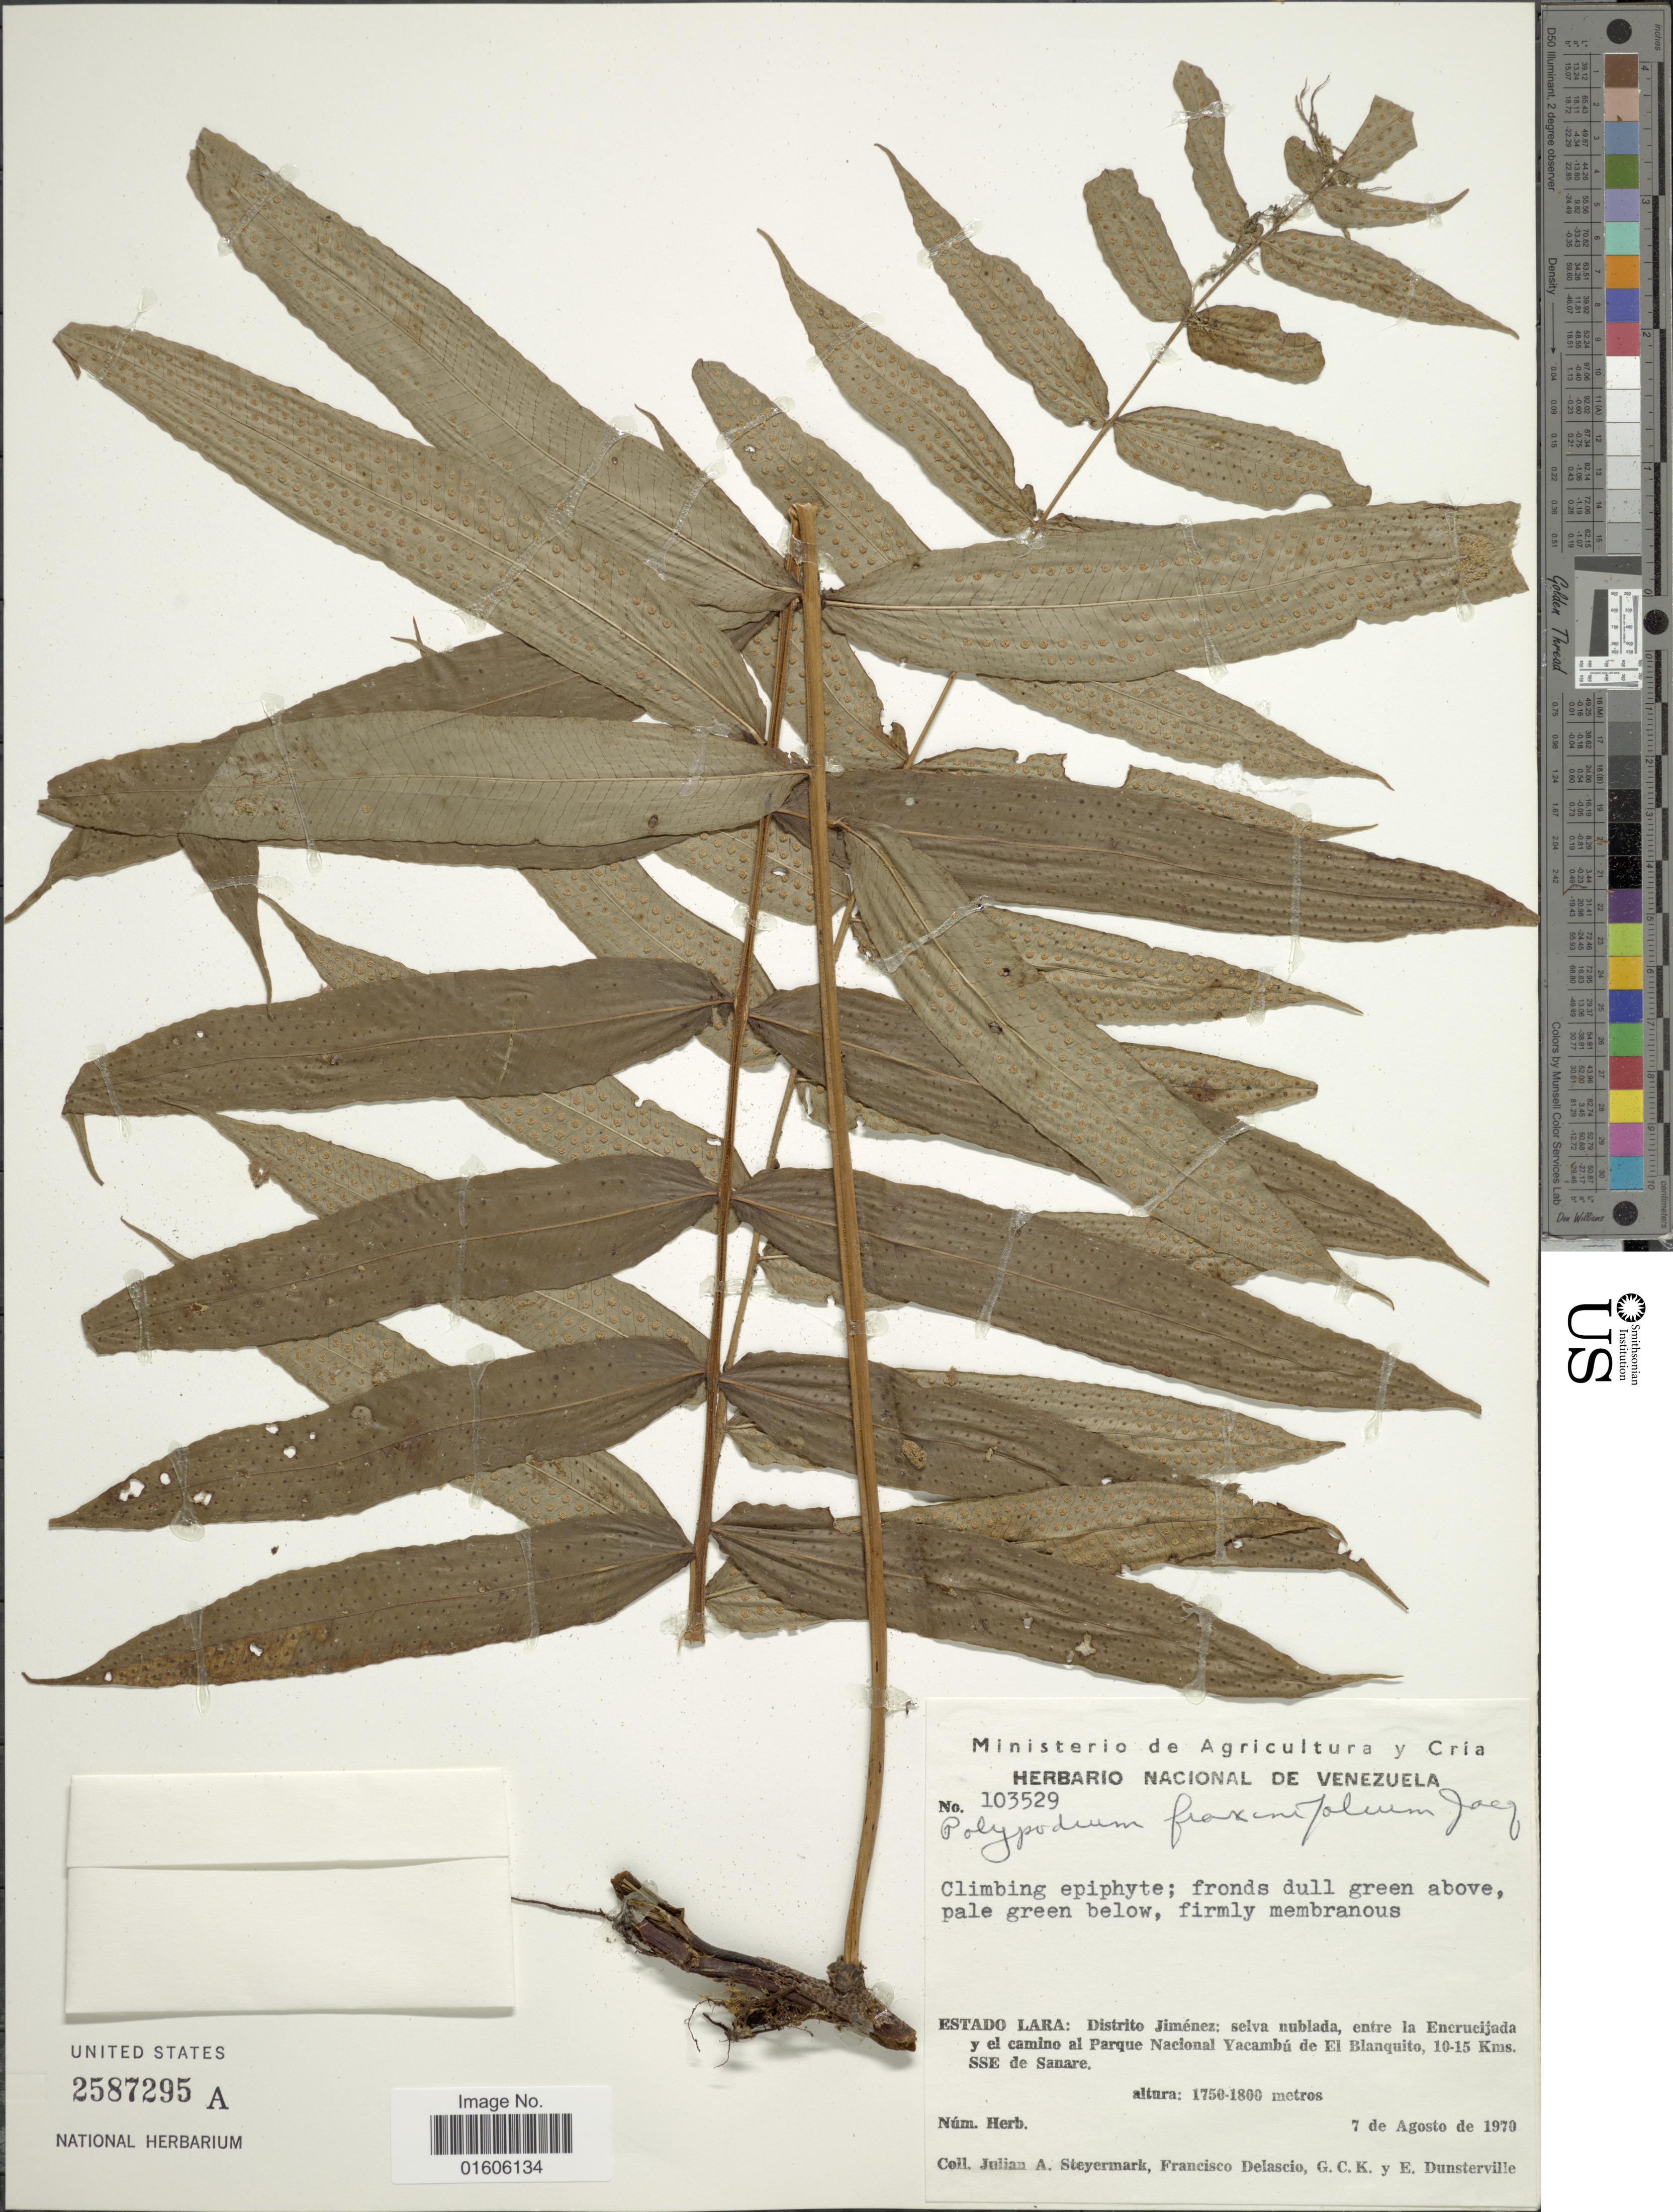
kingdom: Plantae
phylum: Tracheophyta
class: Polypodiopsida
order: Polypodiales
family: Polypodiaceae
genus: Serpocaulon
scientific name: Serpocaulon fraxinifolium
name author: (Jacq.) A.R. Sm.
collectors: J. Steyermark, F. Delascio C., G. C. K. Dunsterville & E. Dunsterville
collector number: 103529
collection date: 1970-08-07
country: Venezuela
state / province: Lara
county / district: Jiménez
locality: Estado Lara: Distrito Jiménez: selva nublada, entre la Encrucijada y el camino al Parque Nacional Yacambú de El Blanquito, 10-15 Kms. SSE de Sanare.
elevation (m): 1750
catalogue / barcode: US 2587295A